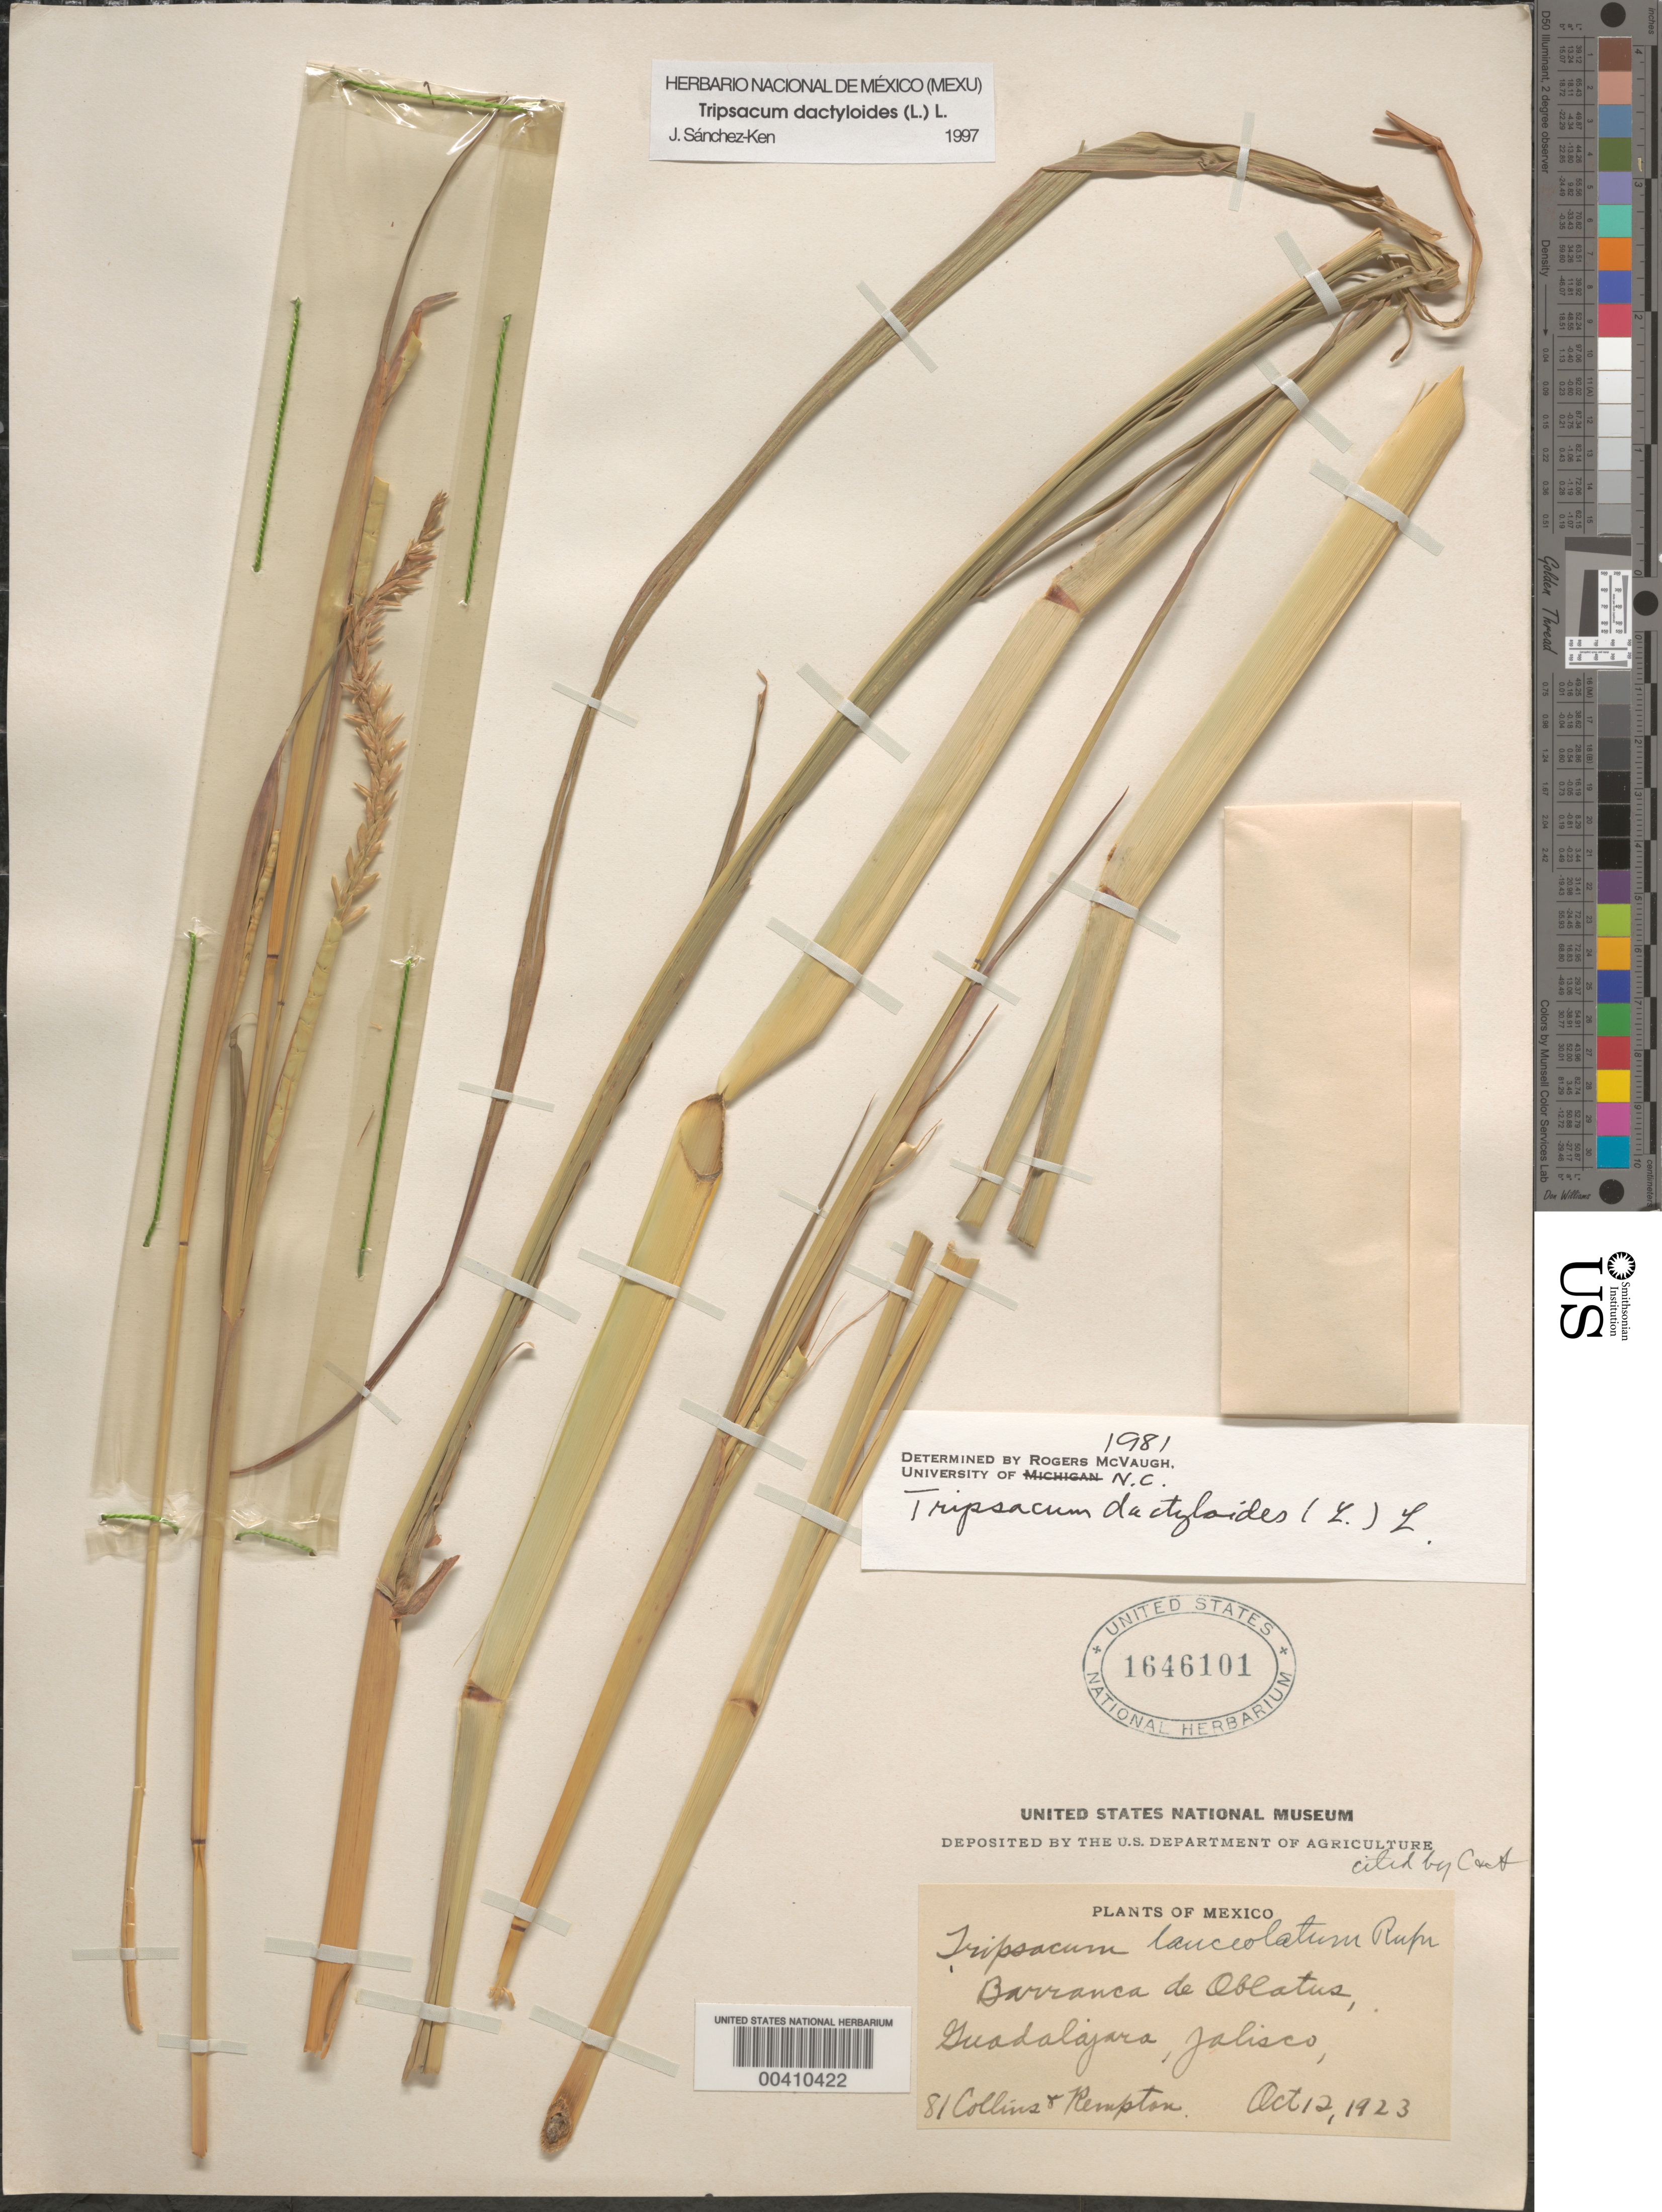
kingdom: Plantae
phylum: Tracheophyta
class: Liliopsida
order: Poales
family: Poaceae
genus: Tripsacum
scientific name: Tripsacum dactyloides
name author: (L.) L.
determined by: McVaugh, R.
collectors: G. N. Collins & J. H. Kempton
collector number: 81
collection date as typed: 12 Oct 1923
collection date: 1923-10-12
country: Mexico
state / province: Jalisco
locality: Barranca de Oblatos, Guadalajara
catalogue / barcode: US 1646101